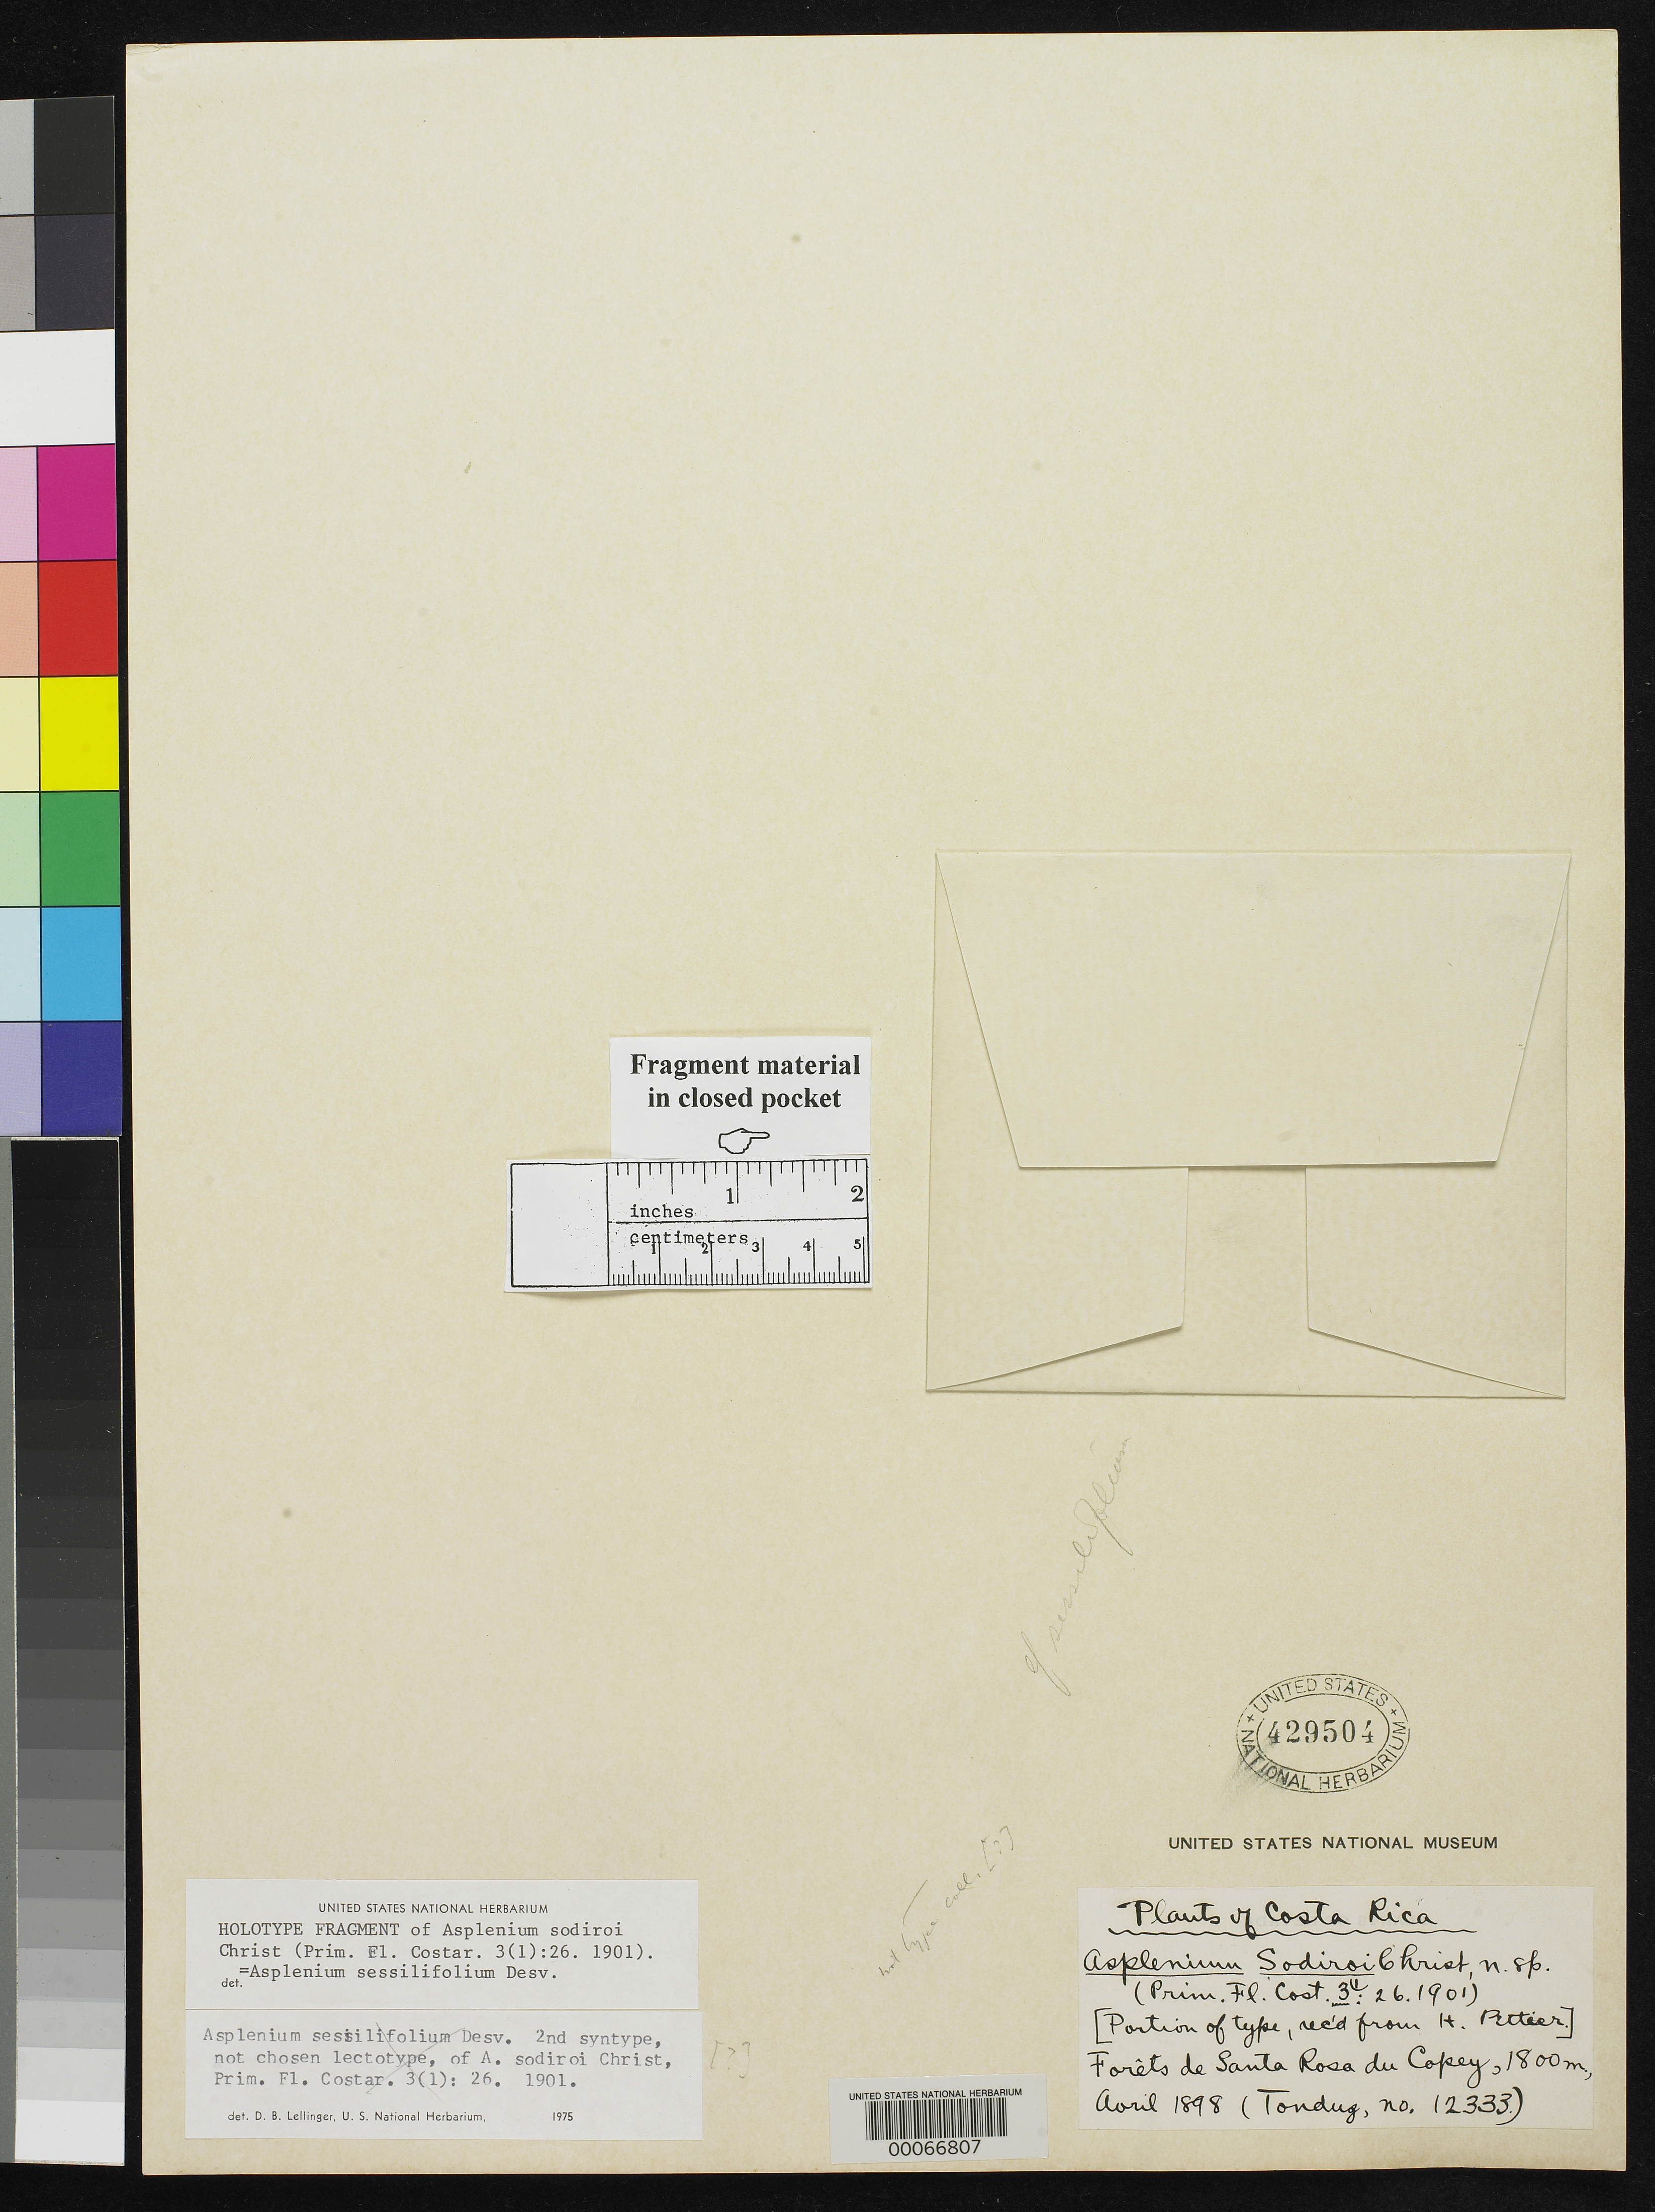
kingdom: Plantae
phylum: Tracheophyta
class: Polypodiopsida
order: Polypodiales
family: Aspleniaceae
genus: Asplenium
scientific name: Asplenium sodiroi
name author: Christ in Pittier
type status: Holotype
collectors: A. Tonduz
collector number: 12333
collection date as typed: Apr 1898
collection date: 1898-04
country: Costa Rica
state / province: San José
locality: Sta. Rosa de Copey.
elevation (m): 1800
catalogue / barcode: US 429504